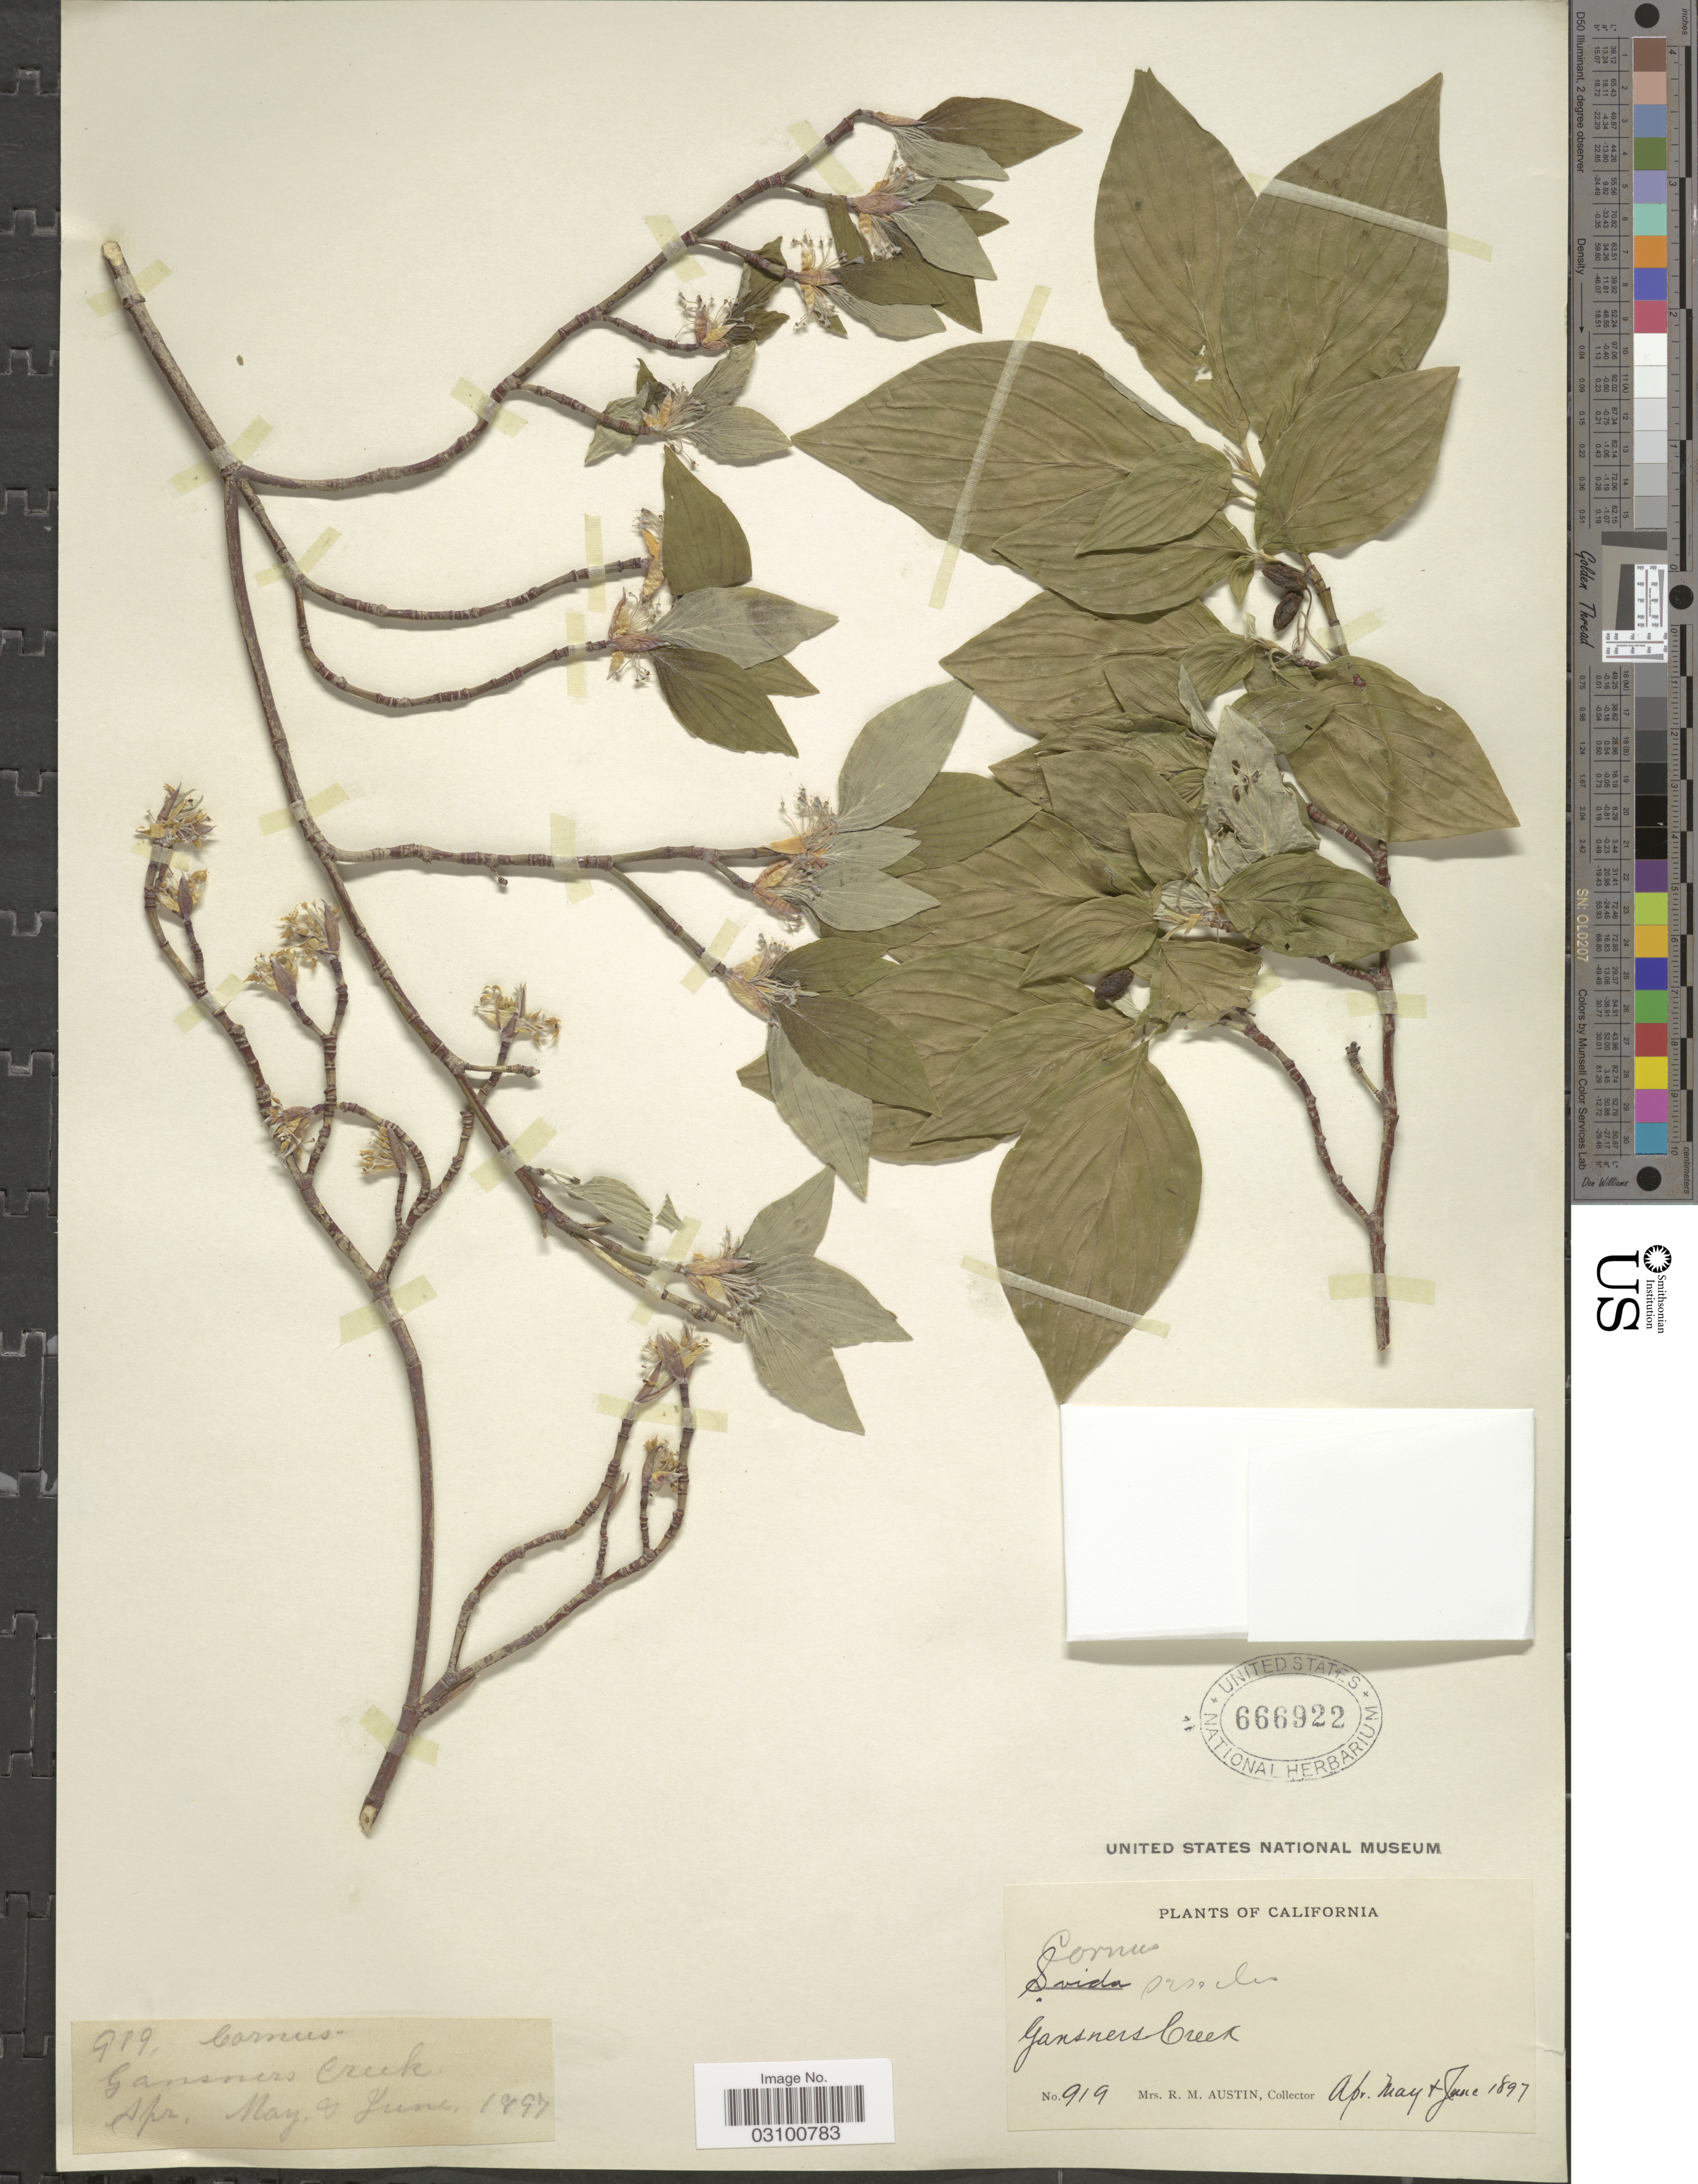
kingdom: Plantae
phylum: Tracheophyta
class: Magnoliopsida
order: Cornales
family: Cornaceae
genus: Cornus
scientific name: Cornus sessilis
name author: Torr. ex Durand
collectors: R. Austin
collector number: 919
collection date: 1897-04/1897-06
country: United States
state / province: California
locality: Gansners Creek.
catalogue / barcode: US 666922